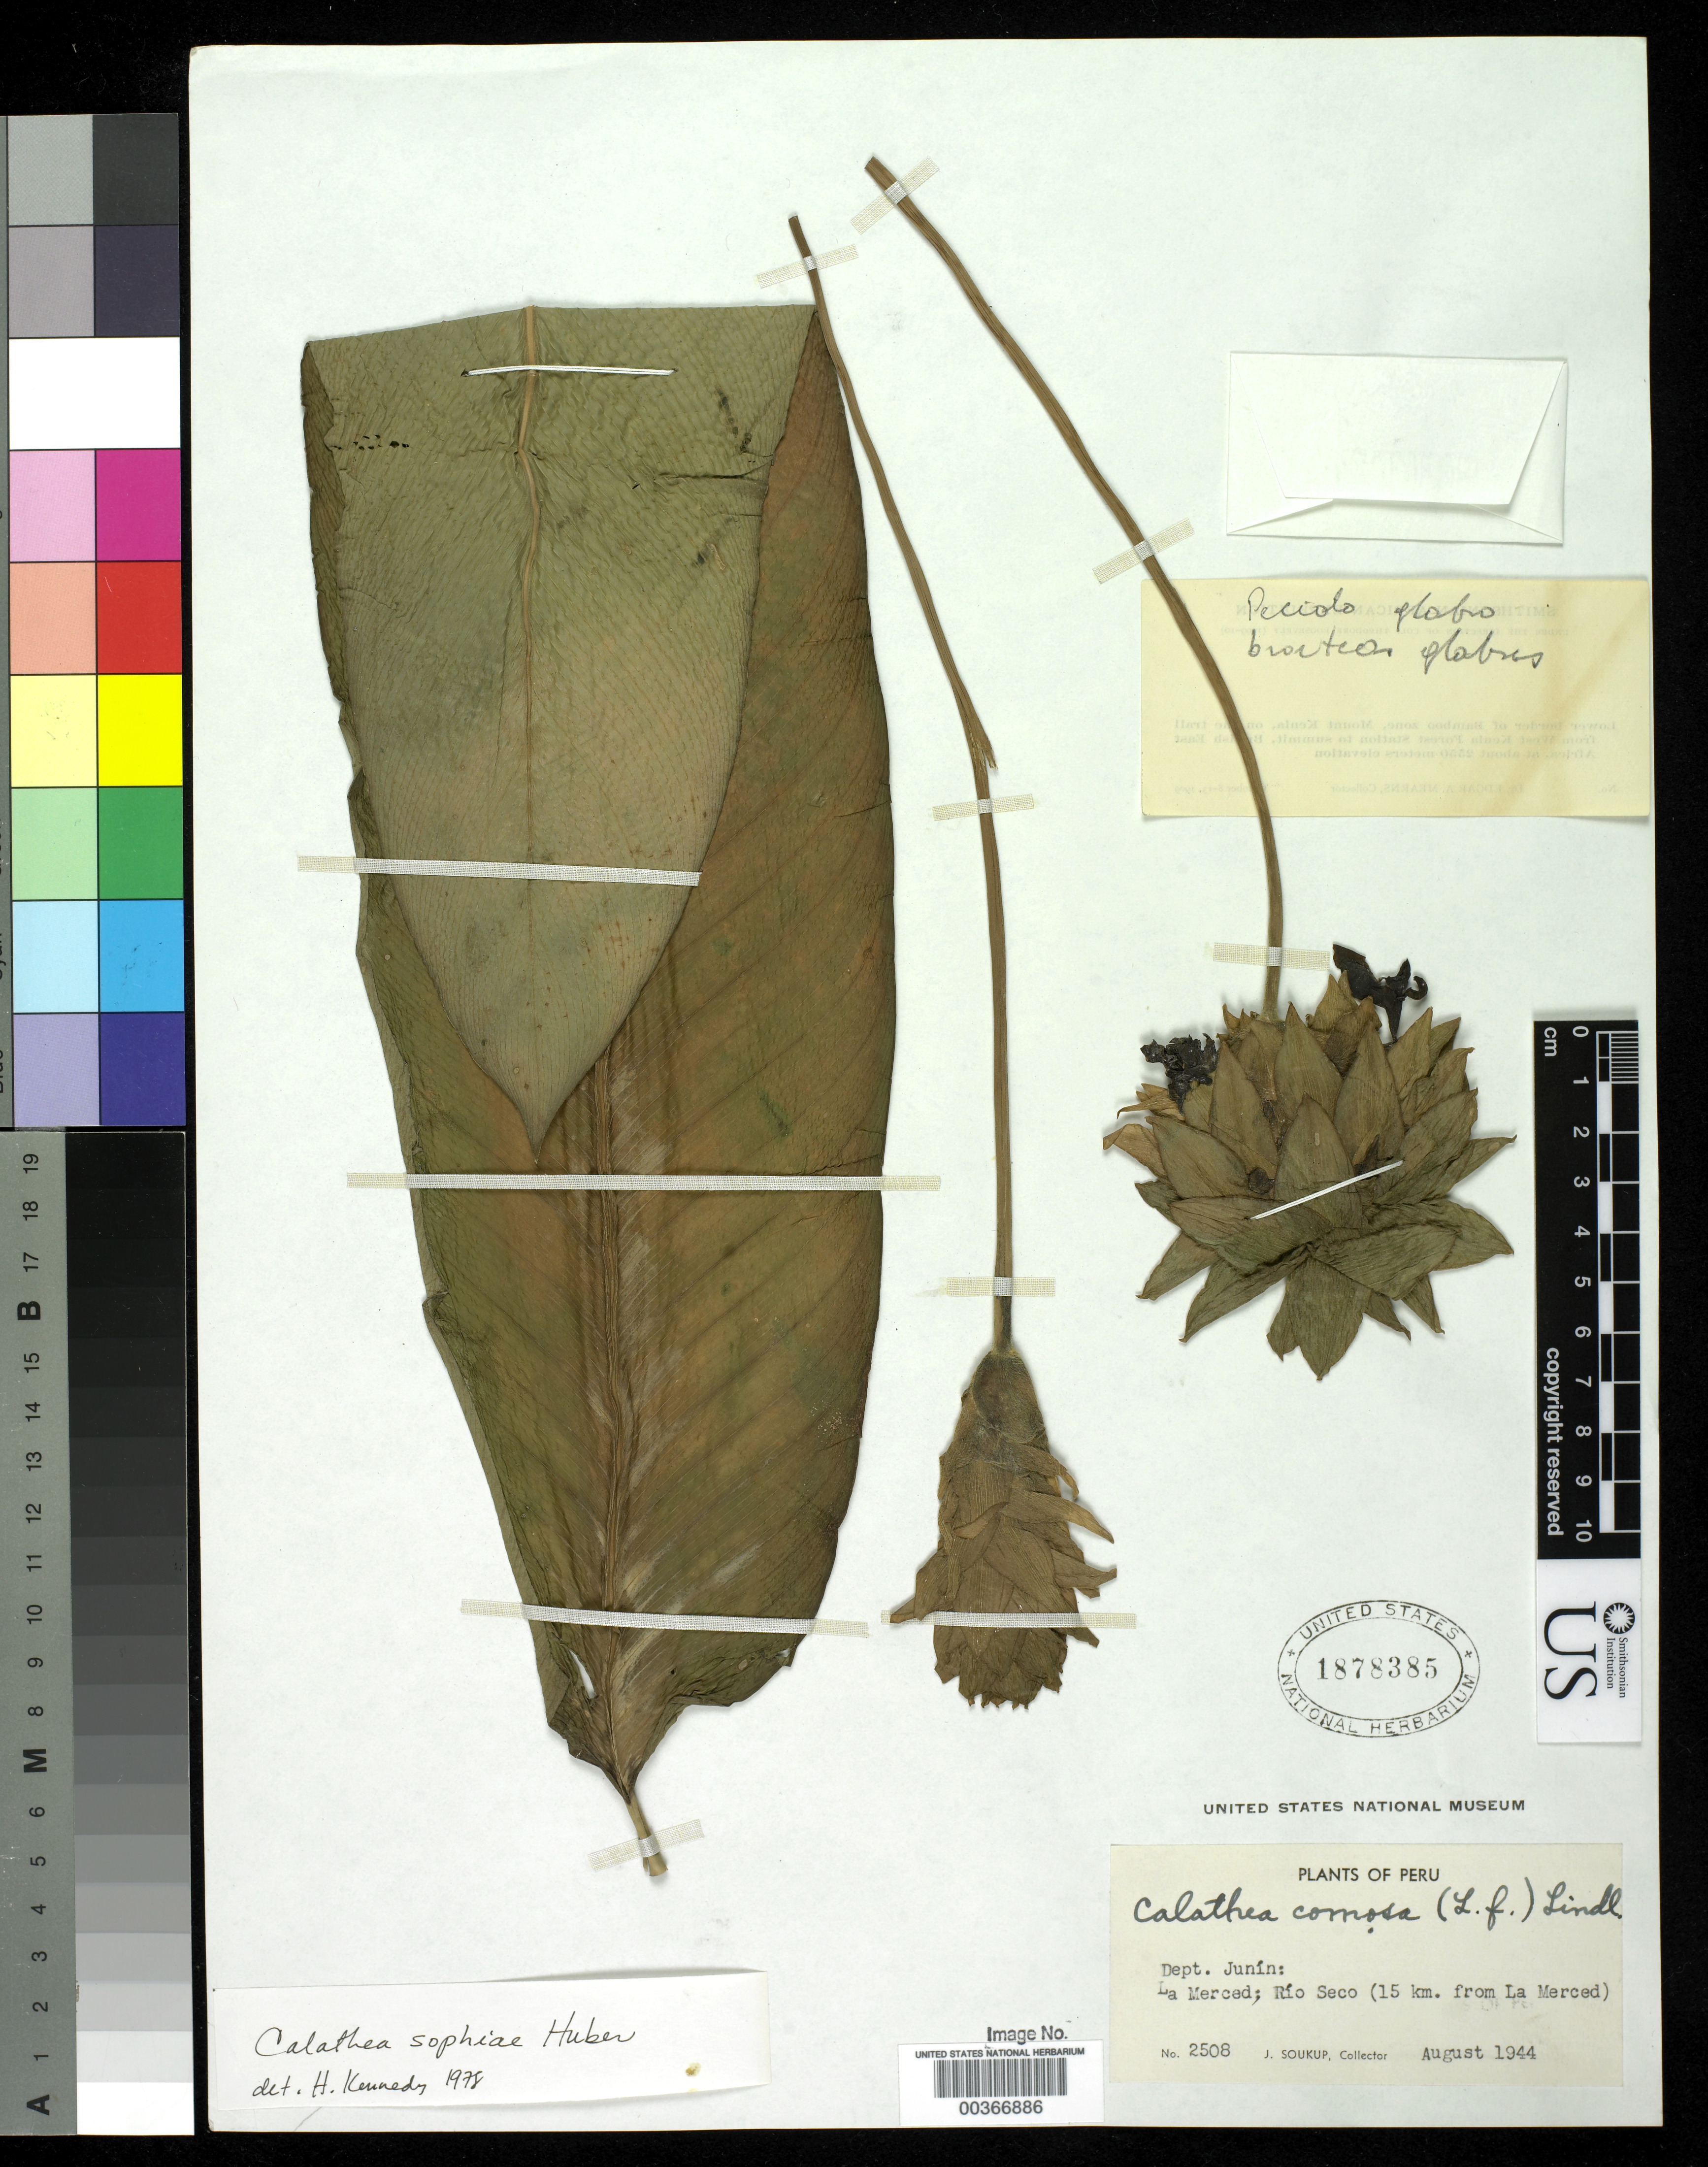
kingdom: Plantae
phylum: Tracheophyta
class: Liliopsida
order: Zingiberales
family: Marantaceae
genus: Goeppertia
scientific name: Goeppertia sophiae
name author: (Huber) Borchs. & S. Suárez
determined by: Strong, M. T., (US), Smithsonian Institution - National Museum of Natural History (UNITED STATES)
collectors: J. J. Soukup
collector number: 2508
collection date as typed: Aug 1944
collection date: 1944-08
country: Peru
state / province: Junín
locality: La merced, rio seco (15 km. from la merced)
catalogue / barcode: US 1878385